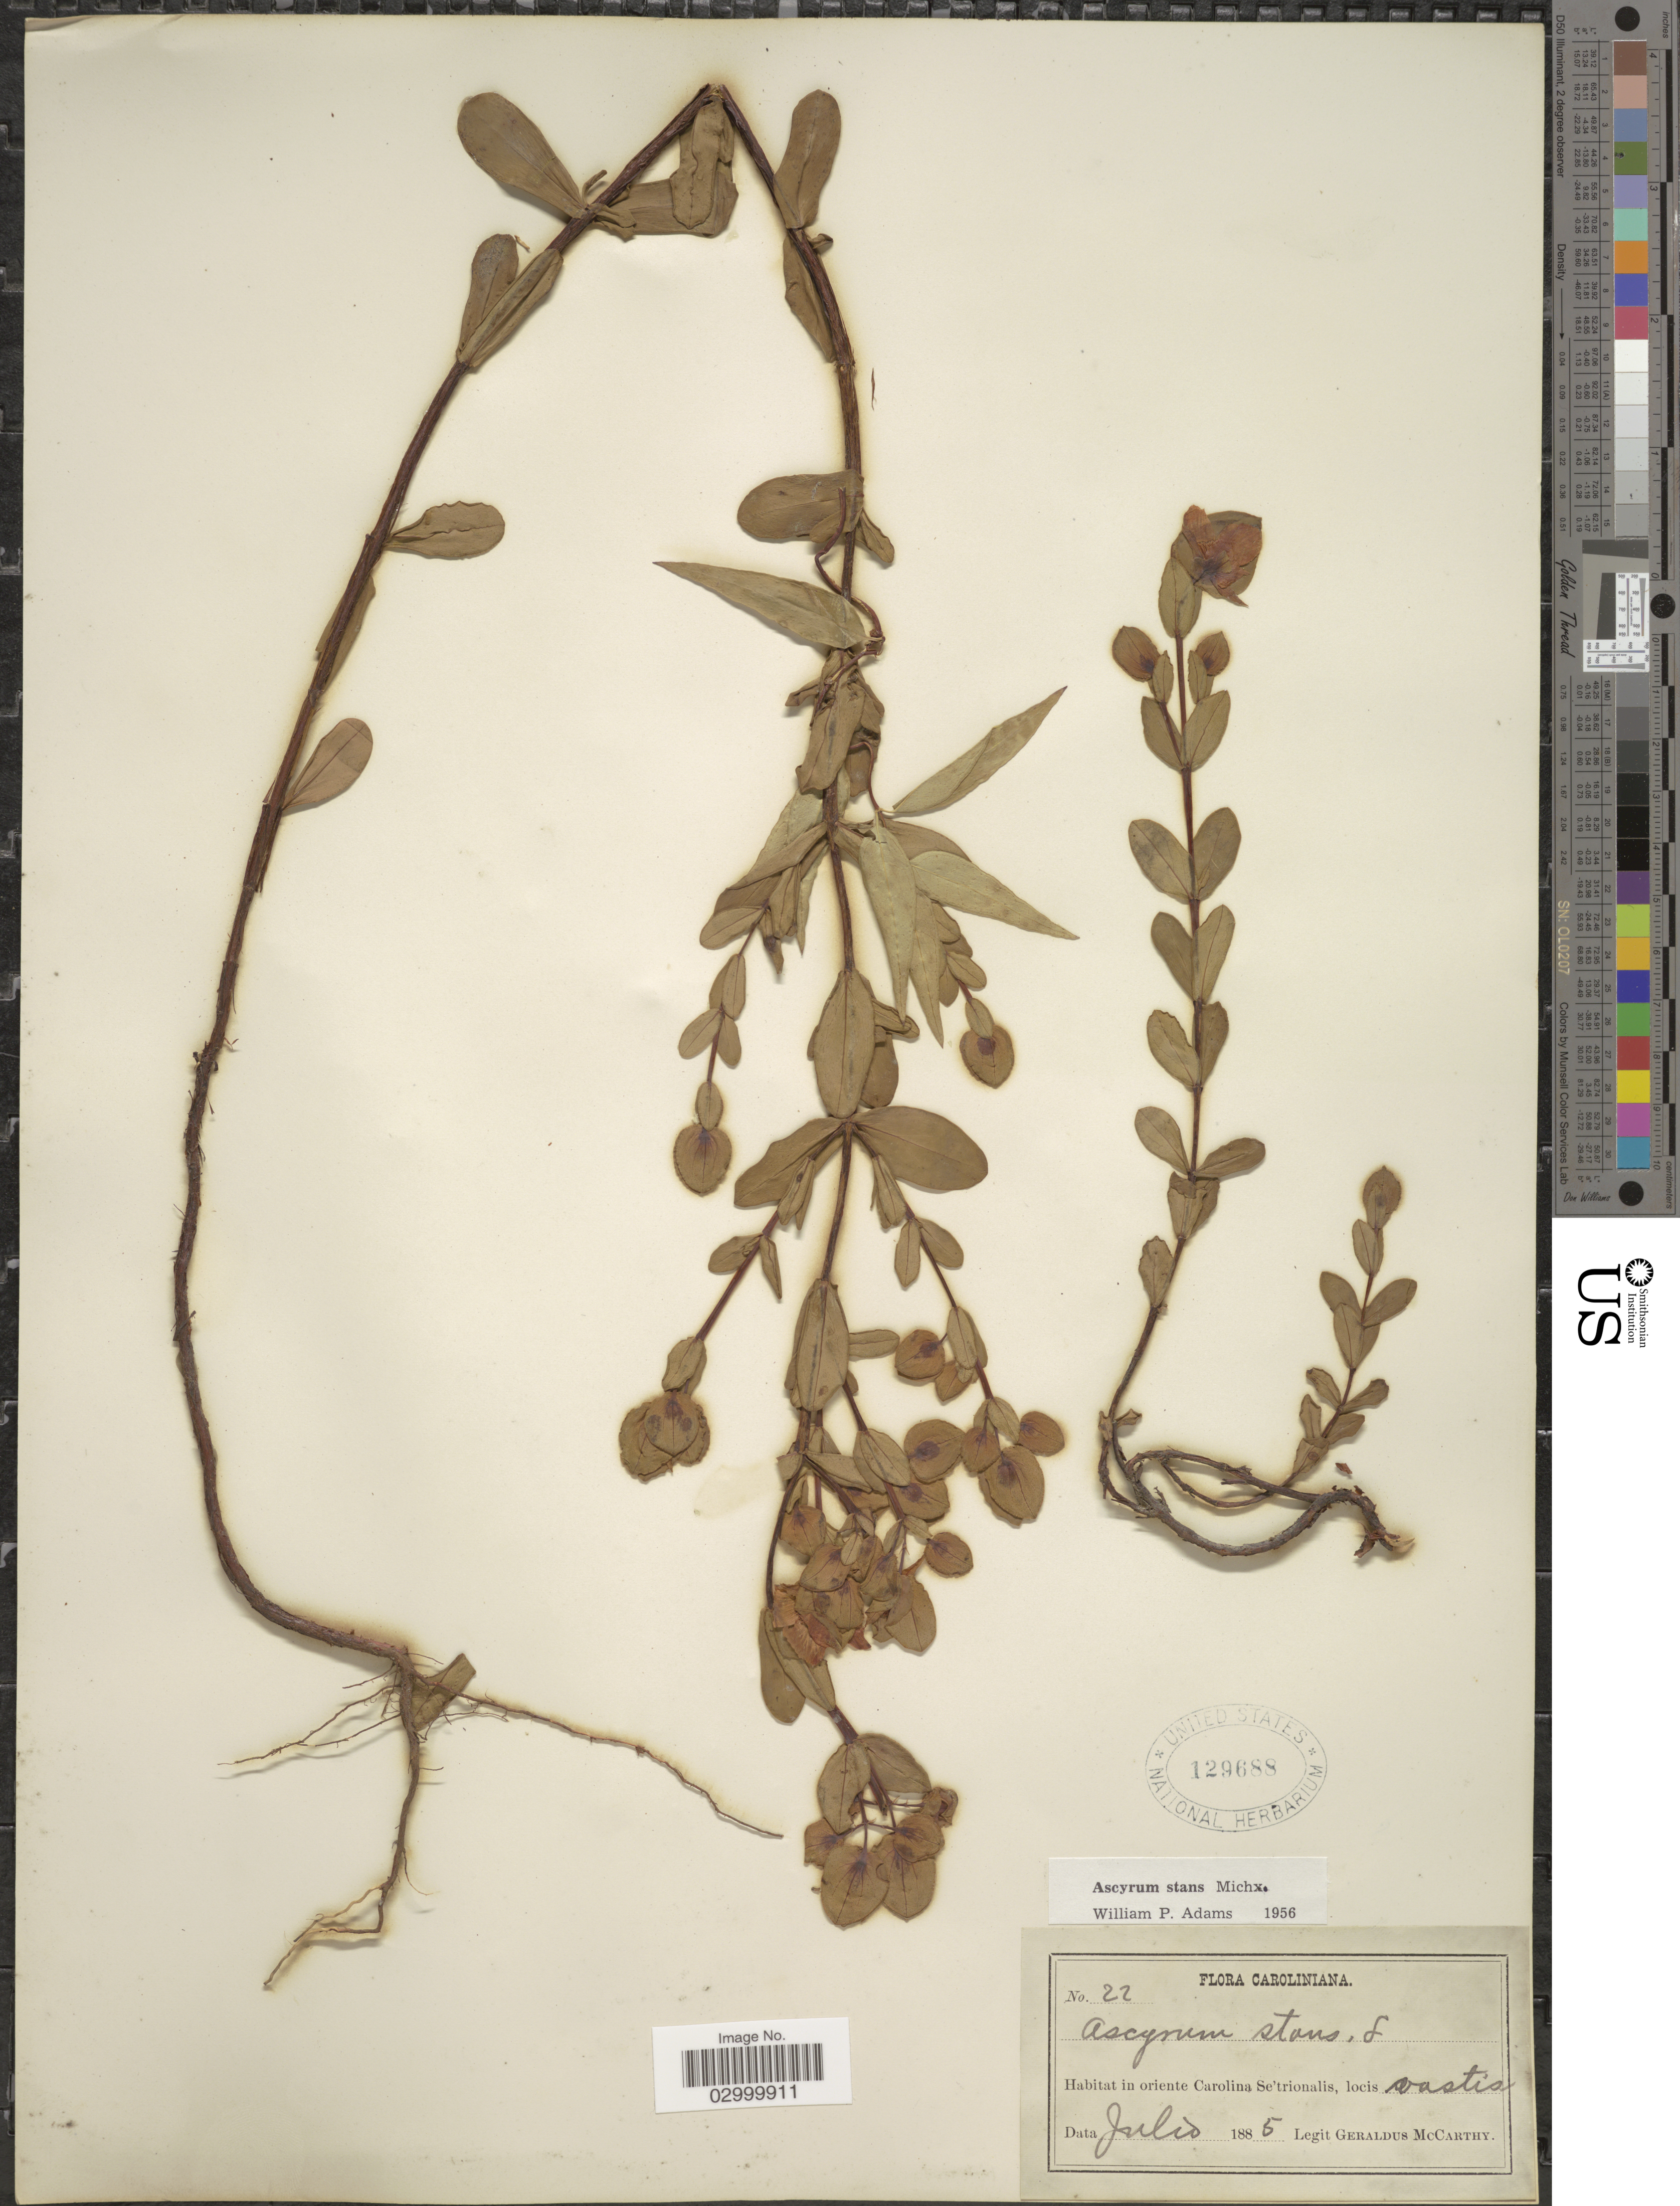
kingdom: Plantae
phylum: Tracheophyta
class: Magnoliopsida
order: Malpighiales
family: Hypericaceae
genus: Hypericum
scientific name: Hypericum crux-andreae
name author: (L.) Crantz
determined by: Strong, Mark T., (BOT), Smithsonian Institution - National Museum of Natural History (UNITED STATES)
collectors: M. McCarthy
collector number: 22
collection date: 1885-07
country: United States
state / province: North Carolina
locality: Caroliniana. In oriente Carolina Septentrionalis, locis vastis.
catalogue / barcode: US 129688